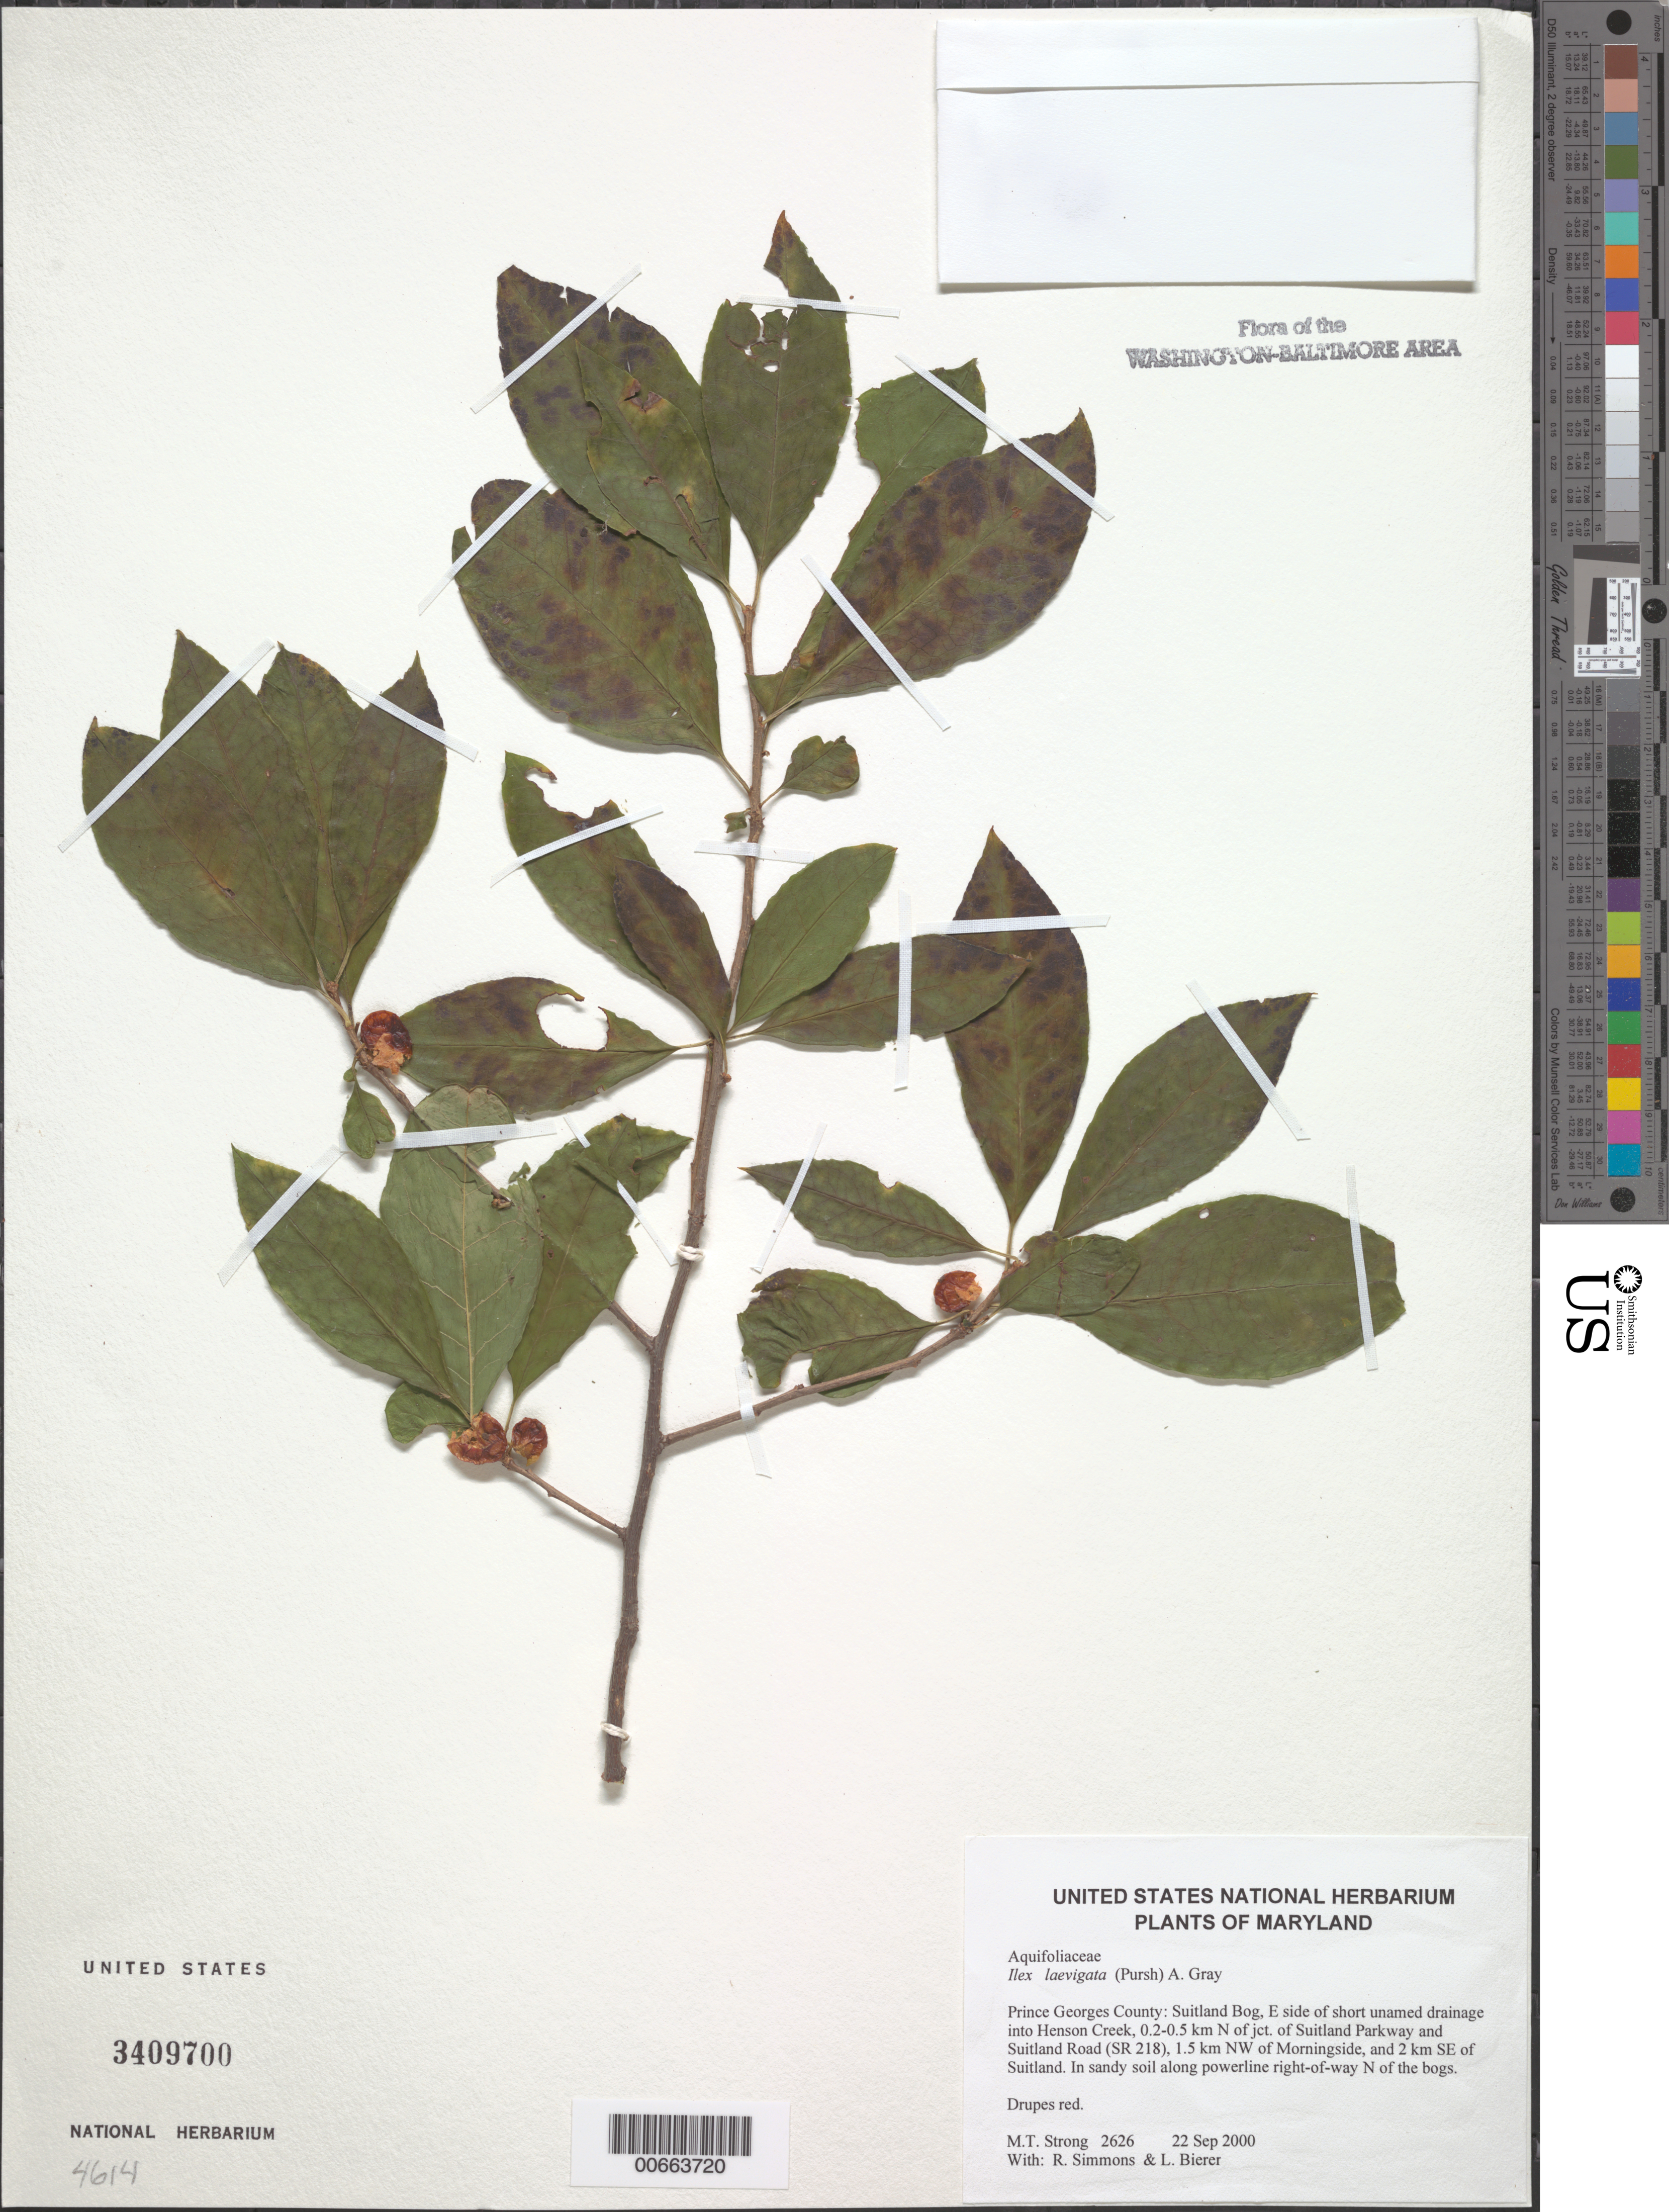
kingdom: Plantae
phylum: Tracheophyta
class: Magnoliopsida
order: Aquifoliales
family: Aquifoliaceae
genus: Ilex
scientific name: Ilex laevigata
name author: (Pursh) A. Gray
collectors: M. T. Strong, R. Simmons & L. Beier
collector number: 2626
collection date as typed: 22 Sep 2000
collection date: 2000-09-22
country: United States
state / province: Maryland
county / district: Prince George's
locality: Suitland Bog, E side of short unamed drainage into Henson Creek, 0.2-0.5 km N of jct. of Suitland Parkway and Suitland Road (SR 218), 1.5 km NW of Morningside, and 2 km SE of Suitland.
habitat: In sandy soil along powerline right-of-way N of the bogs.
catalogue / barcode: US 3409700